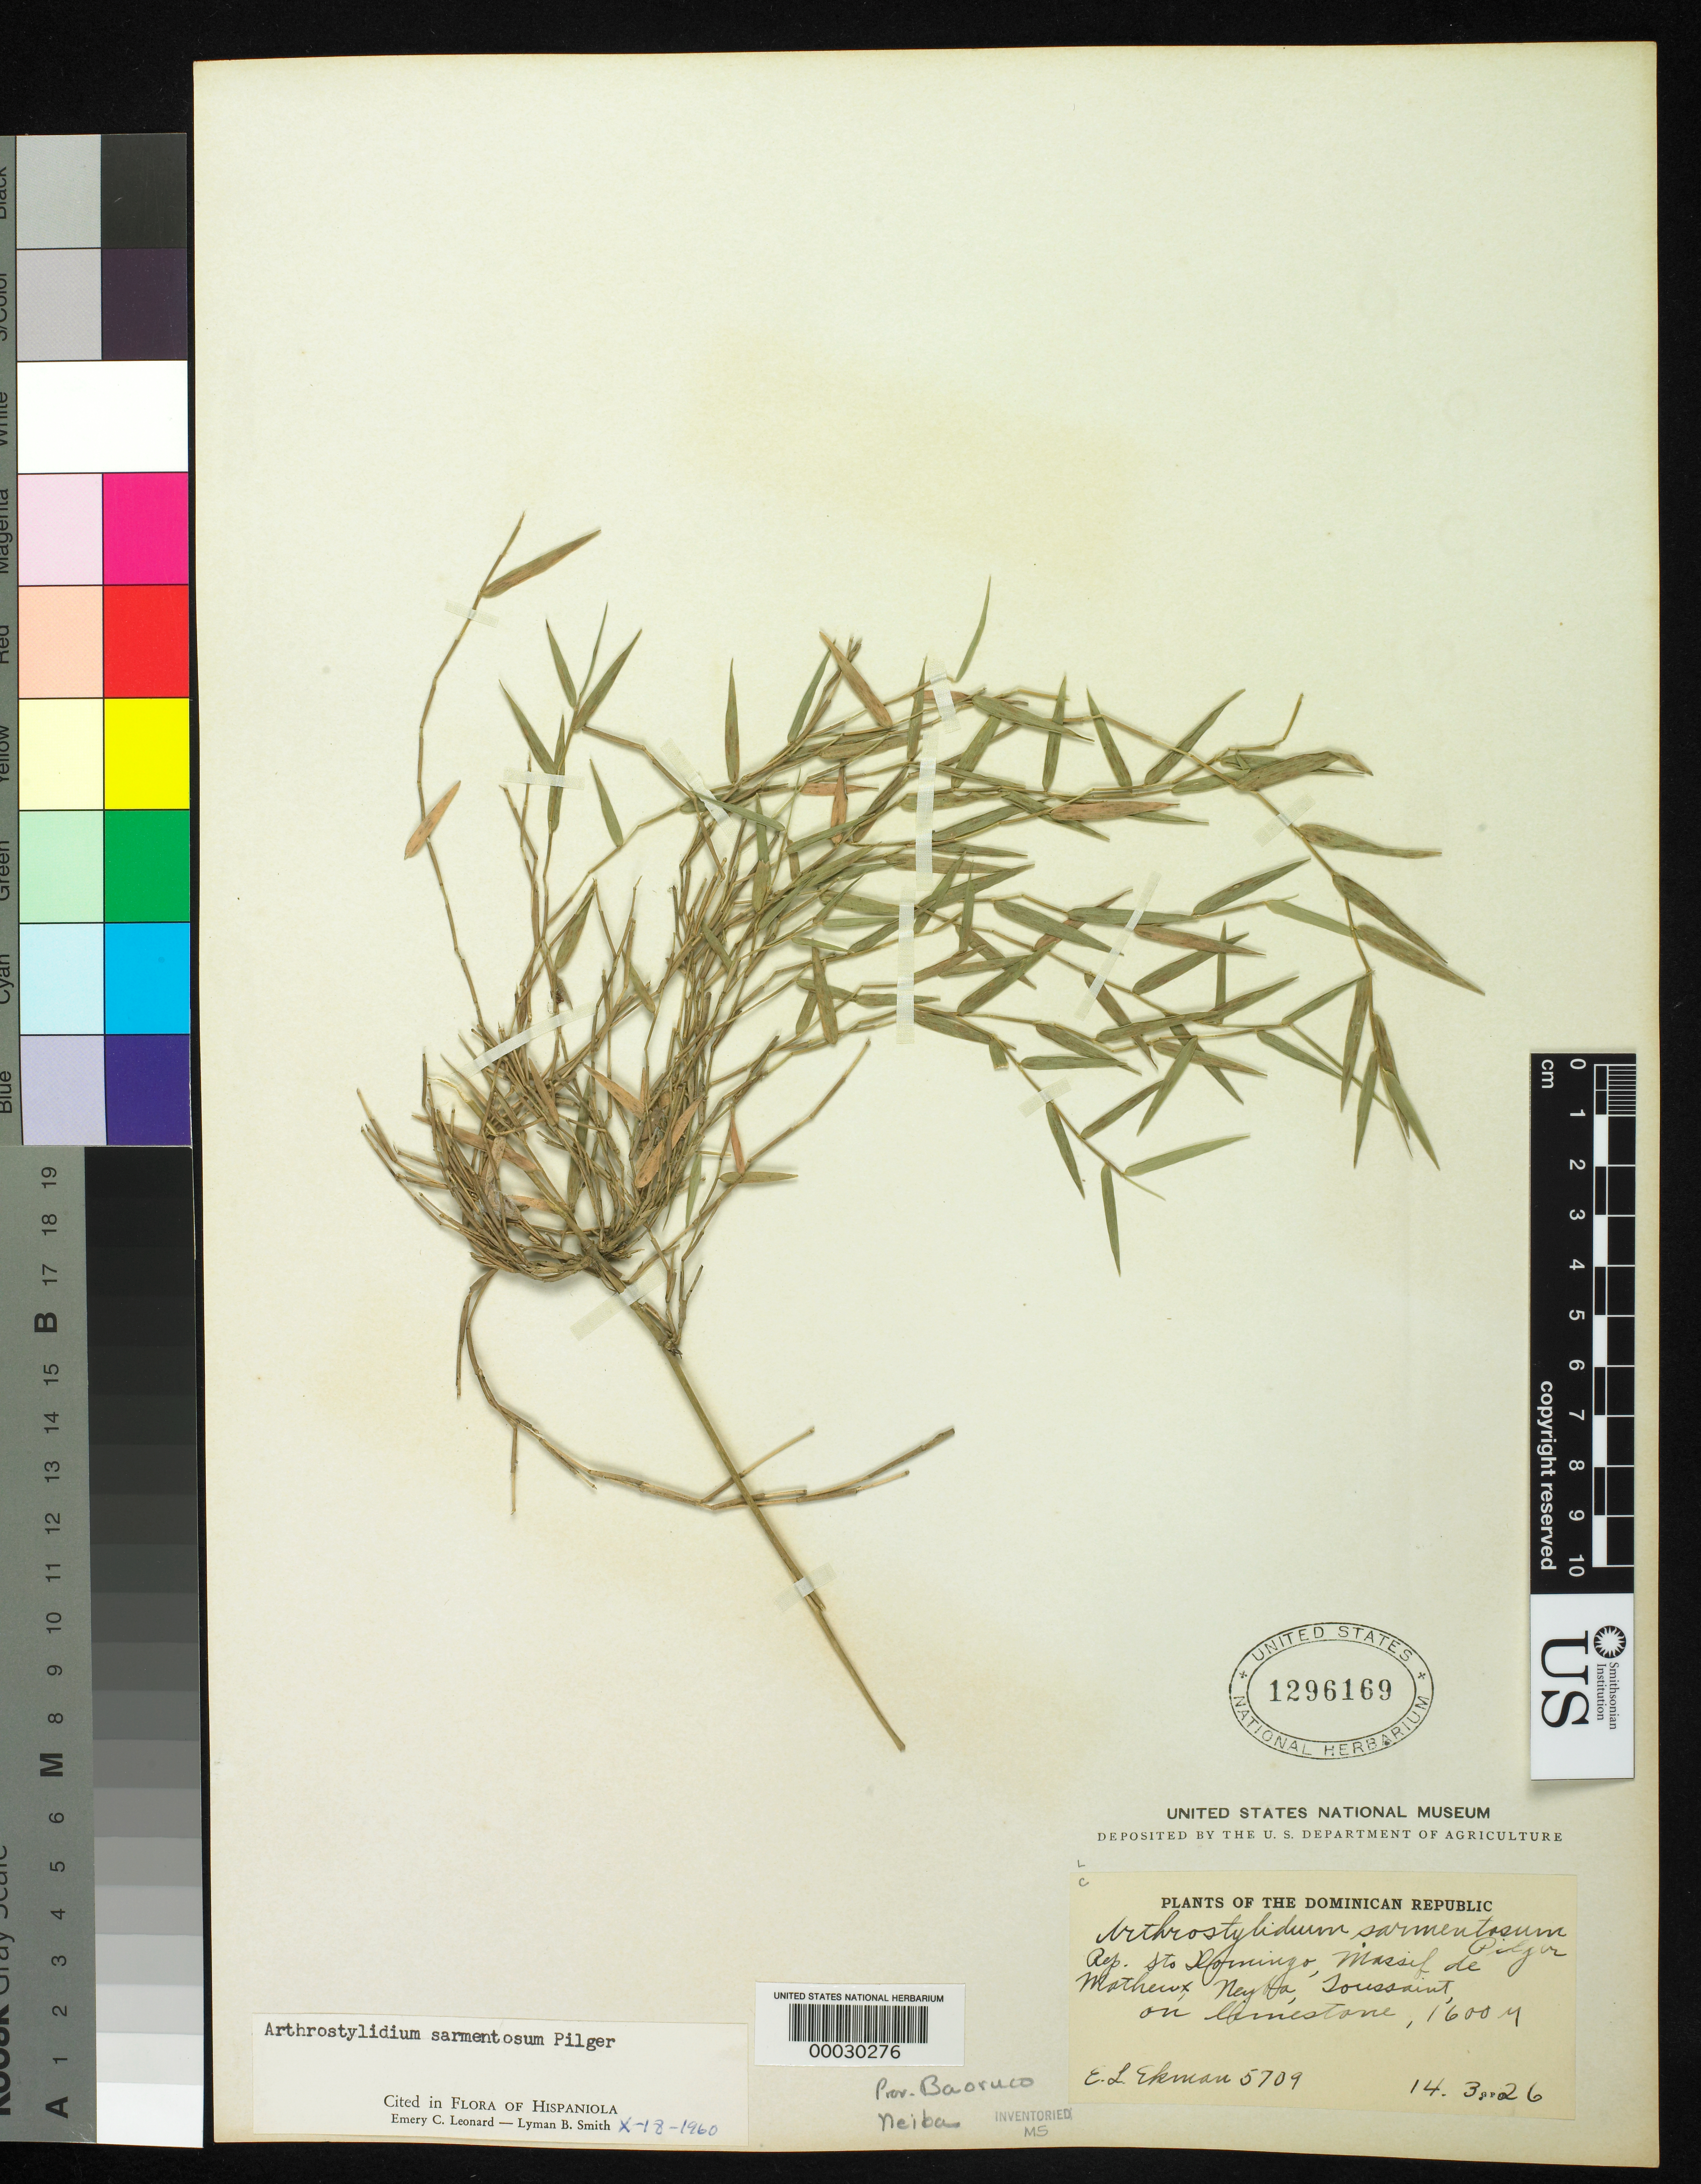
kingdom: Plantae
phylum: Tracheophyta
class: Liliopsida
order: Poales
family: Poaceae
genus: Arthrostylidium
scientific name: Arthrostylidium sarmentosum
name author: Pilg. in Urb.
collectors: E. L. Ekman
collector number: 5709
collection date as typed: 14 Mar 1926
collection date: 1926-03-14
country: Dominican Republic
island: Hispaniola Island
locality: Baoruco, neiba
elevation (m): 1600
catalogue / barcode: US 1296169